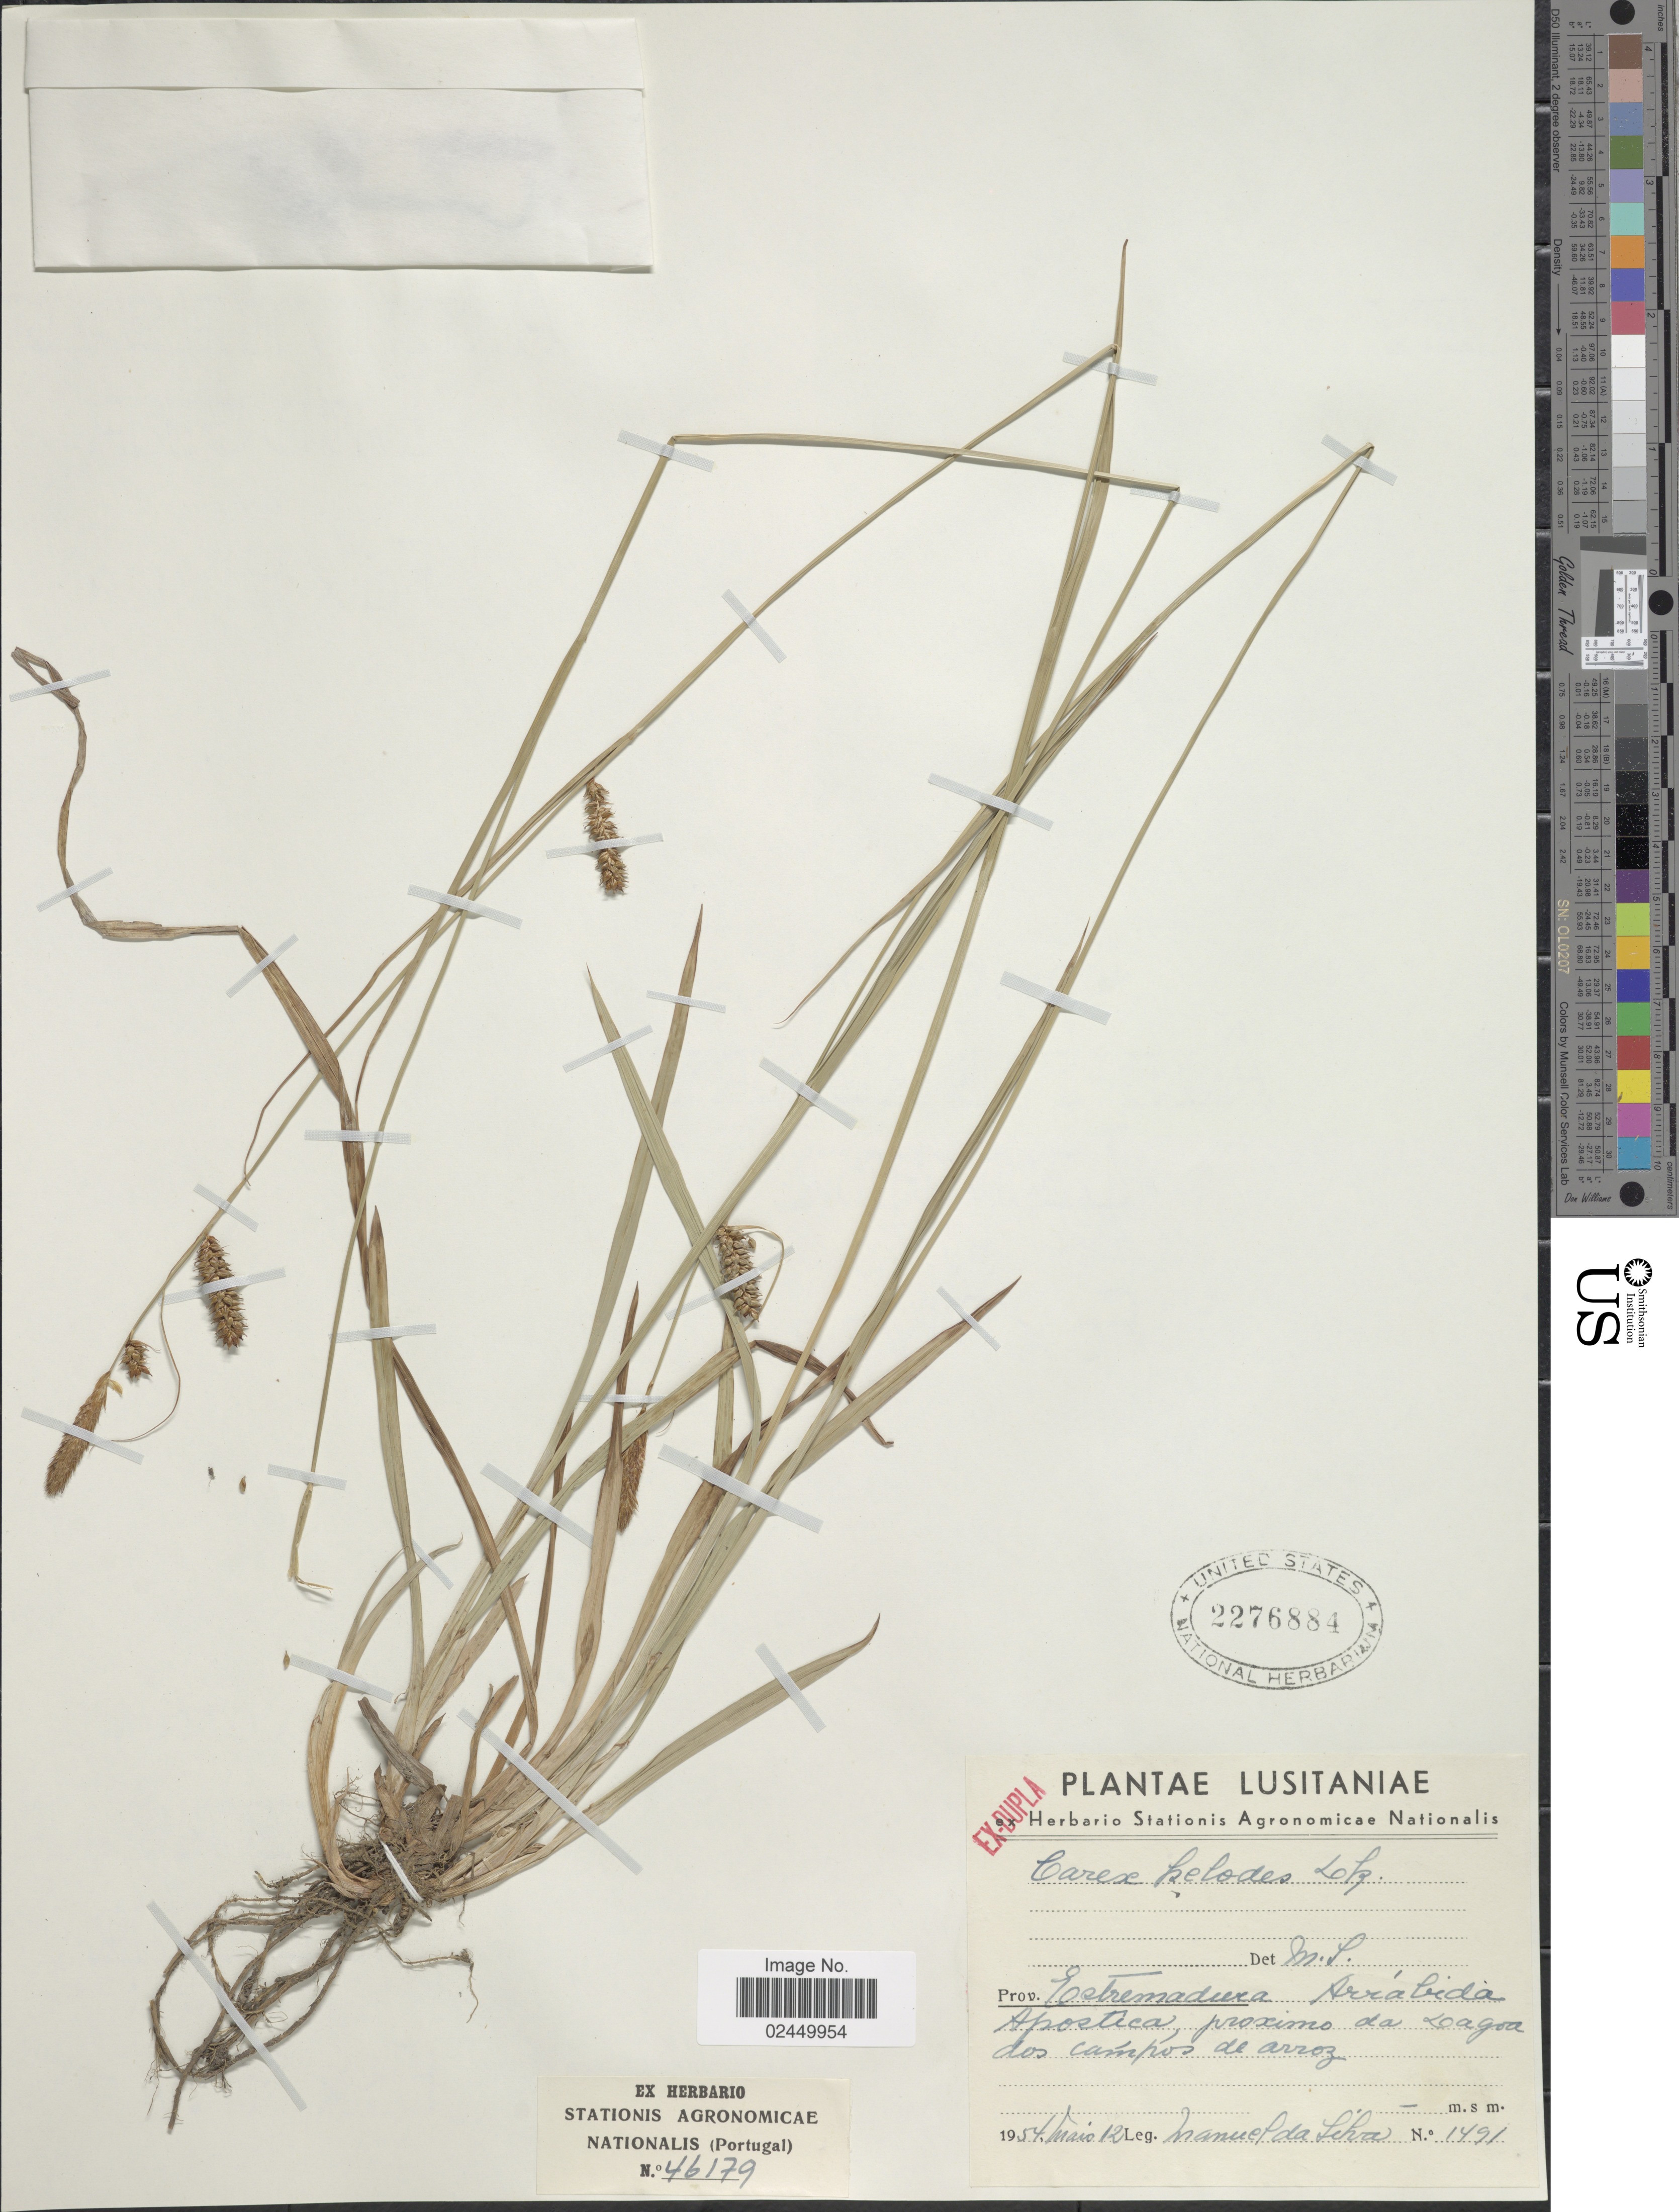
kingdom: Plantae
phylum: Tracheophyta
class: Liliopsida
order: Poales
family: Cyperaceae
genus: Carex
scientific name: Carex helodes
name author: Link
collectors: M. Silva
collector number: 1491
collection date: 1954-05-12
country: Portugal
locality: Lusitaniae. Prov. Estremadura. Arrabida Apostica, proximo da Loagoa dos campos de arroz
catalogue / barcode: US 2276884